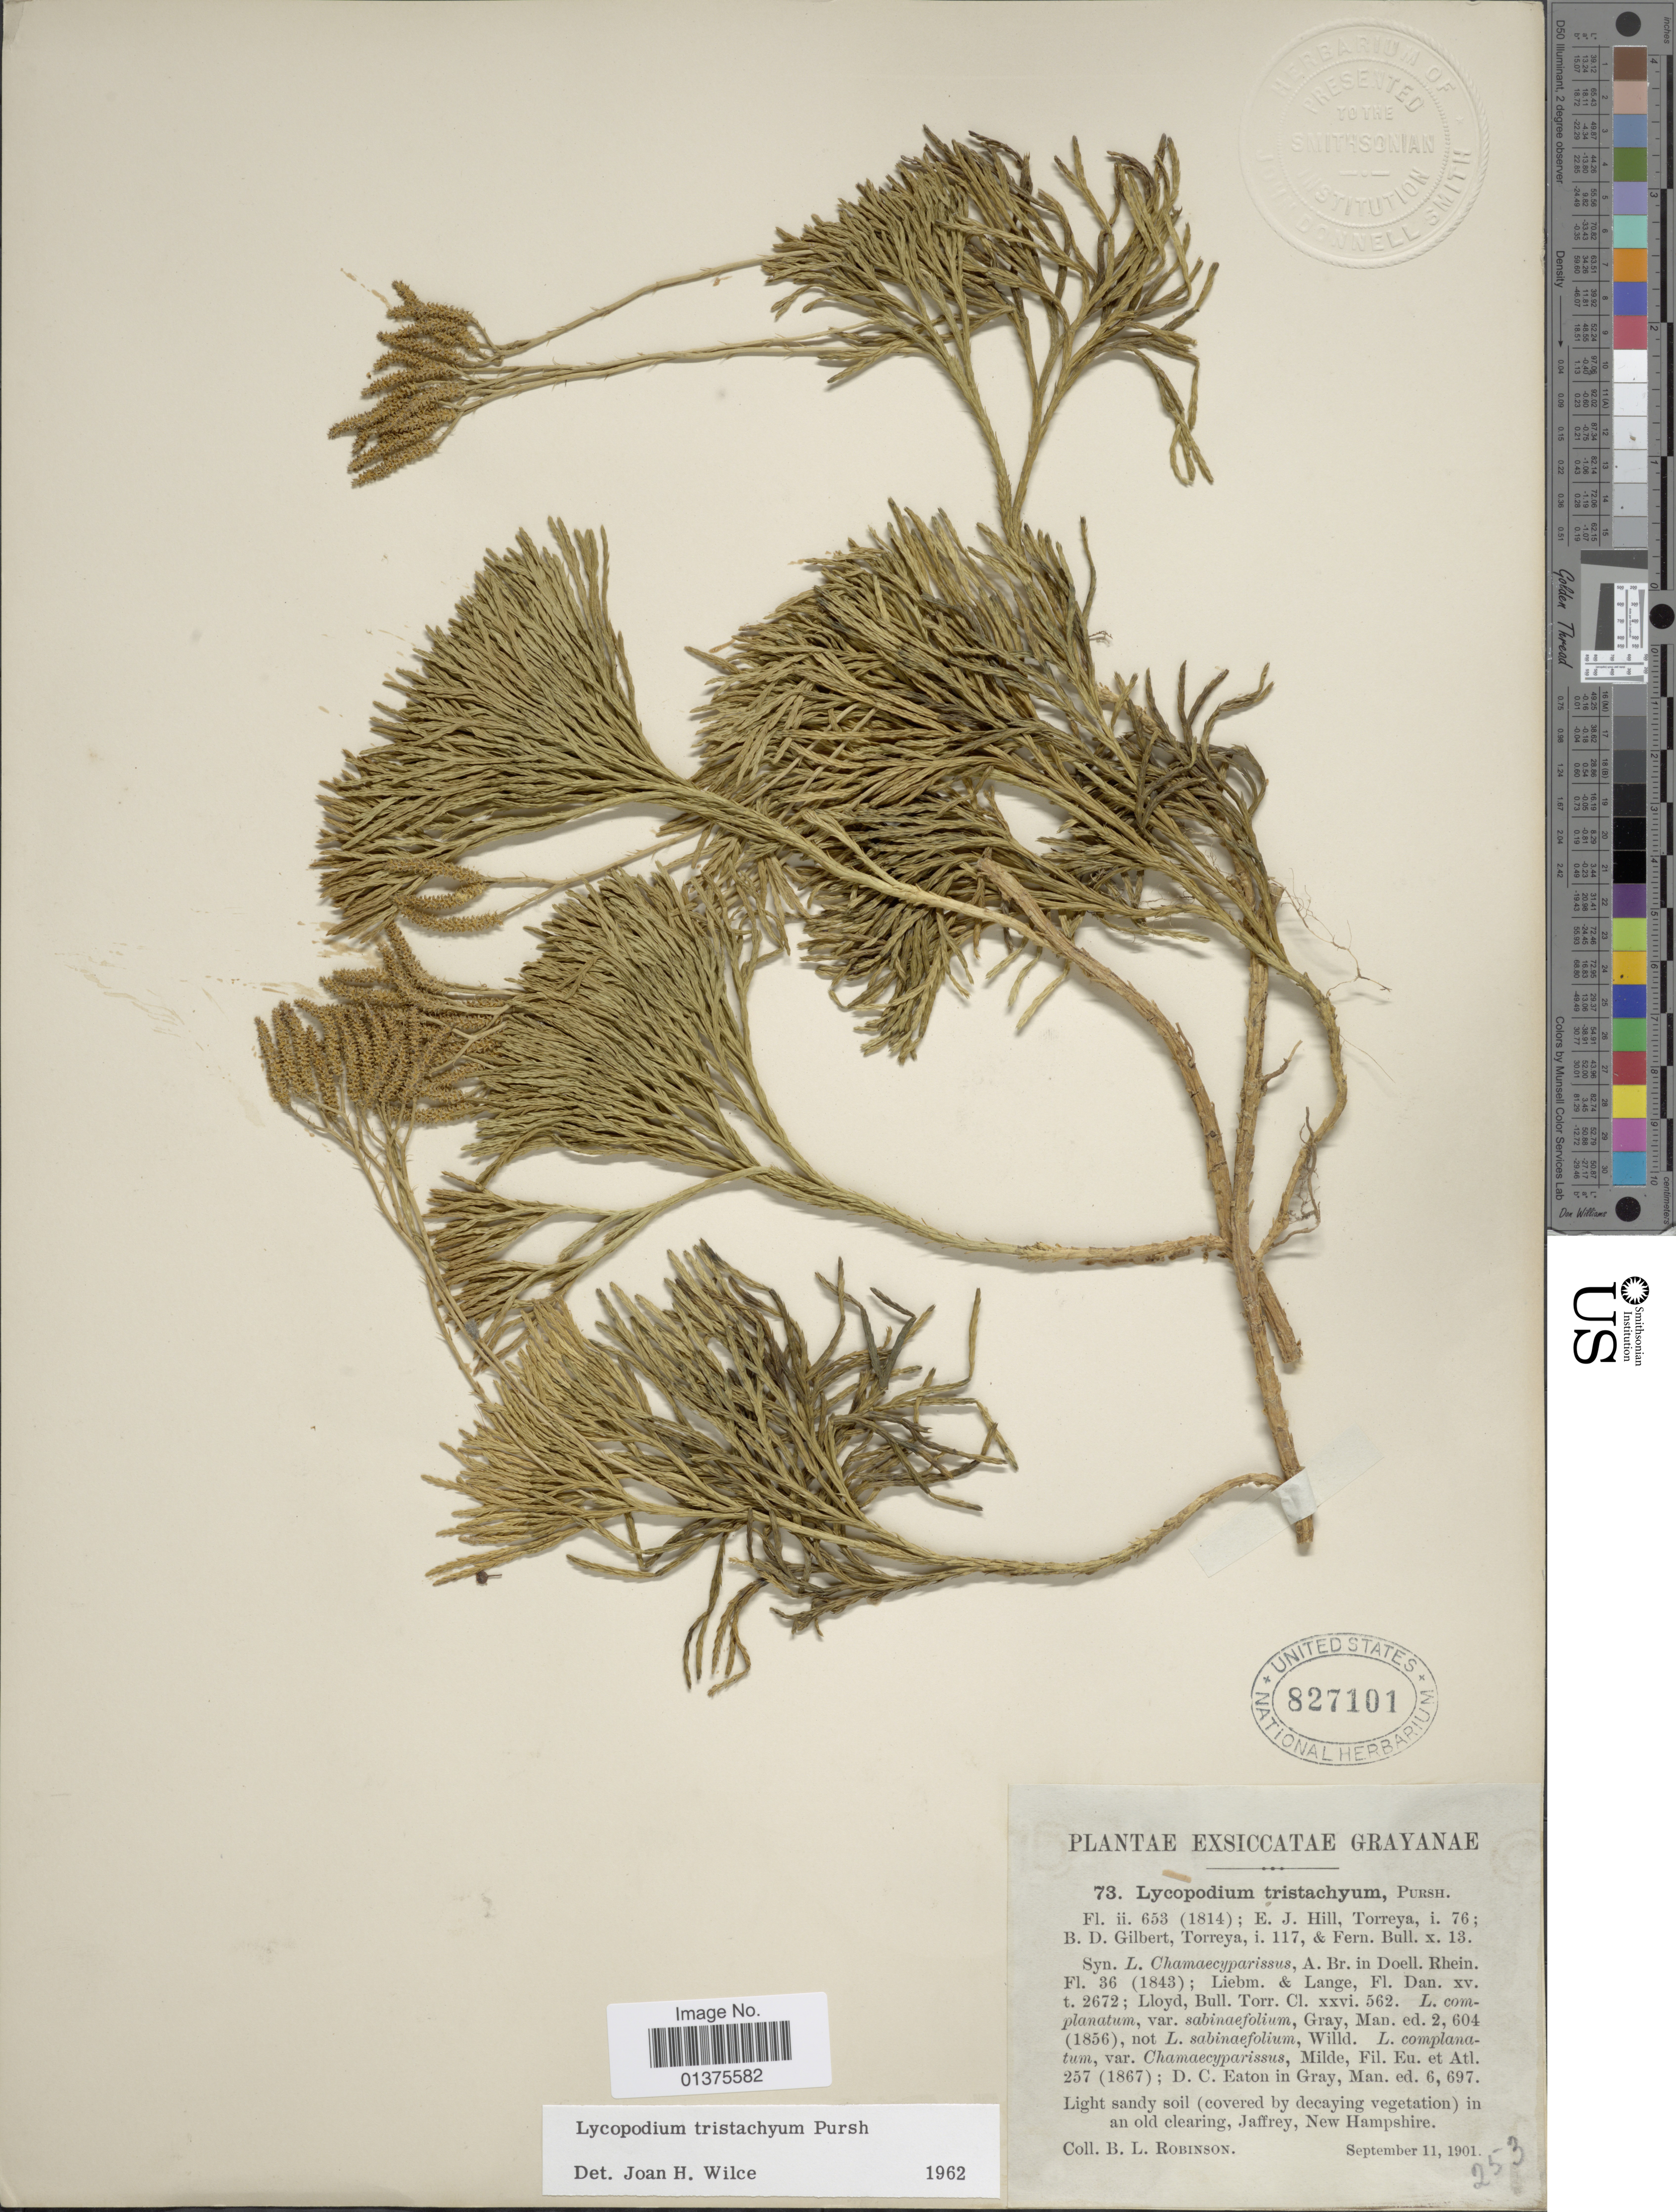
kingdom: Plantae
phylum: Tracheophyta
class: Lycopodiopsida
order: Lycopodiales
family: Lycopodiaceae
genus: Diphasiastrum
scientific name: Diphasiastrum tristachyum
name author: (Pursh) Holub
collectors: B. L. Robinson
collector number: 73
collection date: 1901-09-11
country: United States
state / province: New Hampshire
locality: Light sandy soil in an old clearing, Jaffrey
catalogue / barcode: US 827101